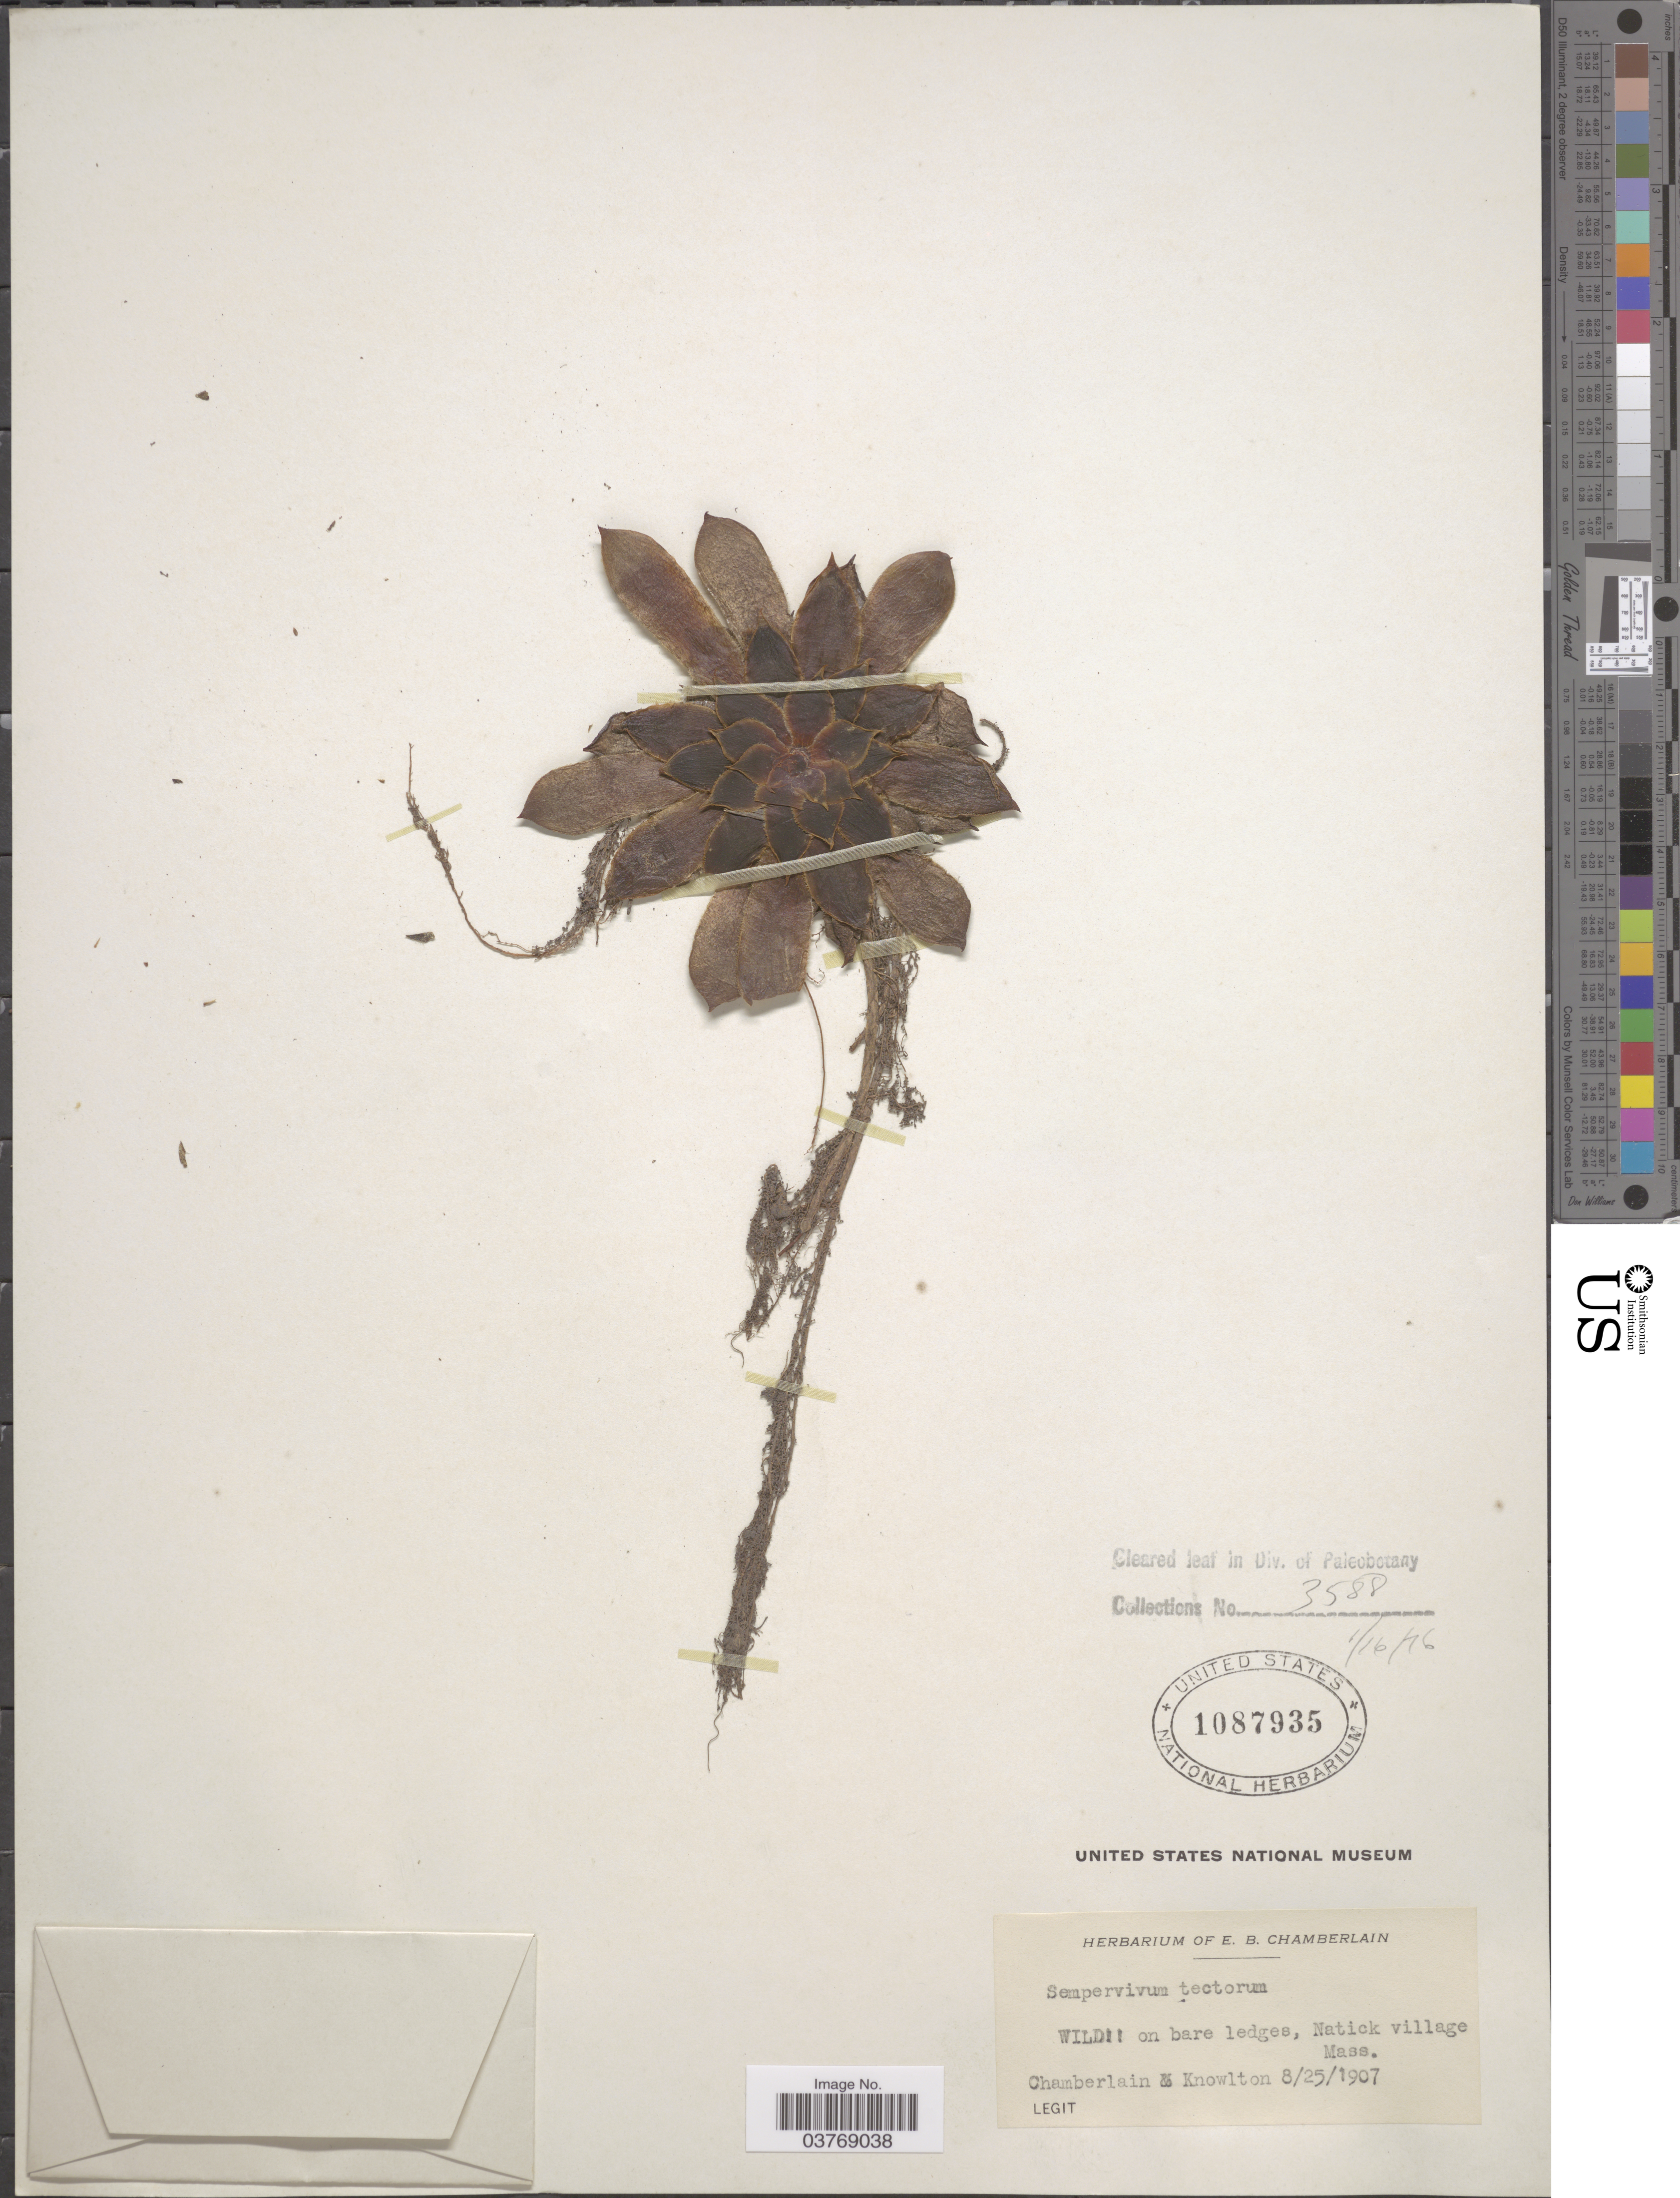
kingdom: Plantae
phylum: Tracheophyta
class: Magnoliopsida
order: Saxifragales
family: Crassulaceae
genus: Sempervivum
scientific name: Sempervivum tectorum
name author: L.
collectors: -. Chamberlain & -. Knowlton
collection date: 1907-08-25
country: United States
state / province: Massachusetts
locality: Wild on bare ledges, Natick village.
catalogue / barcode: US 1087935